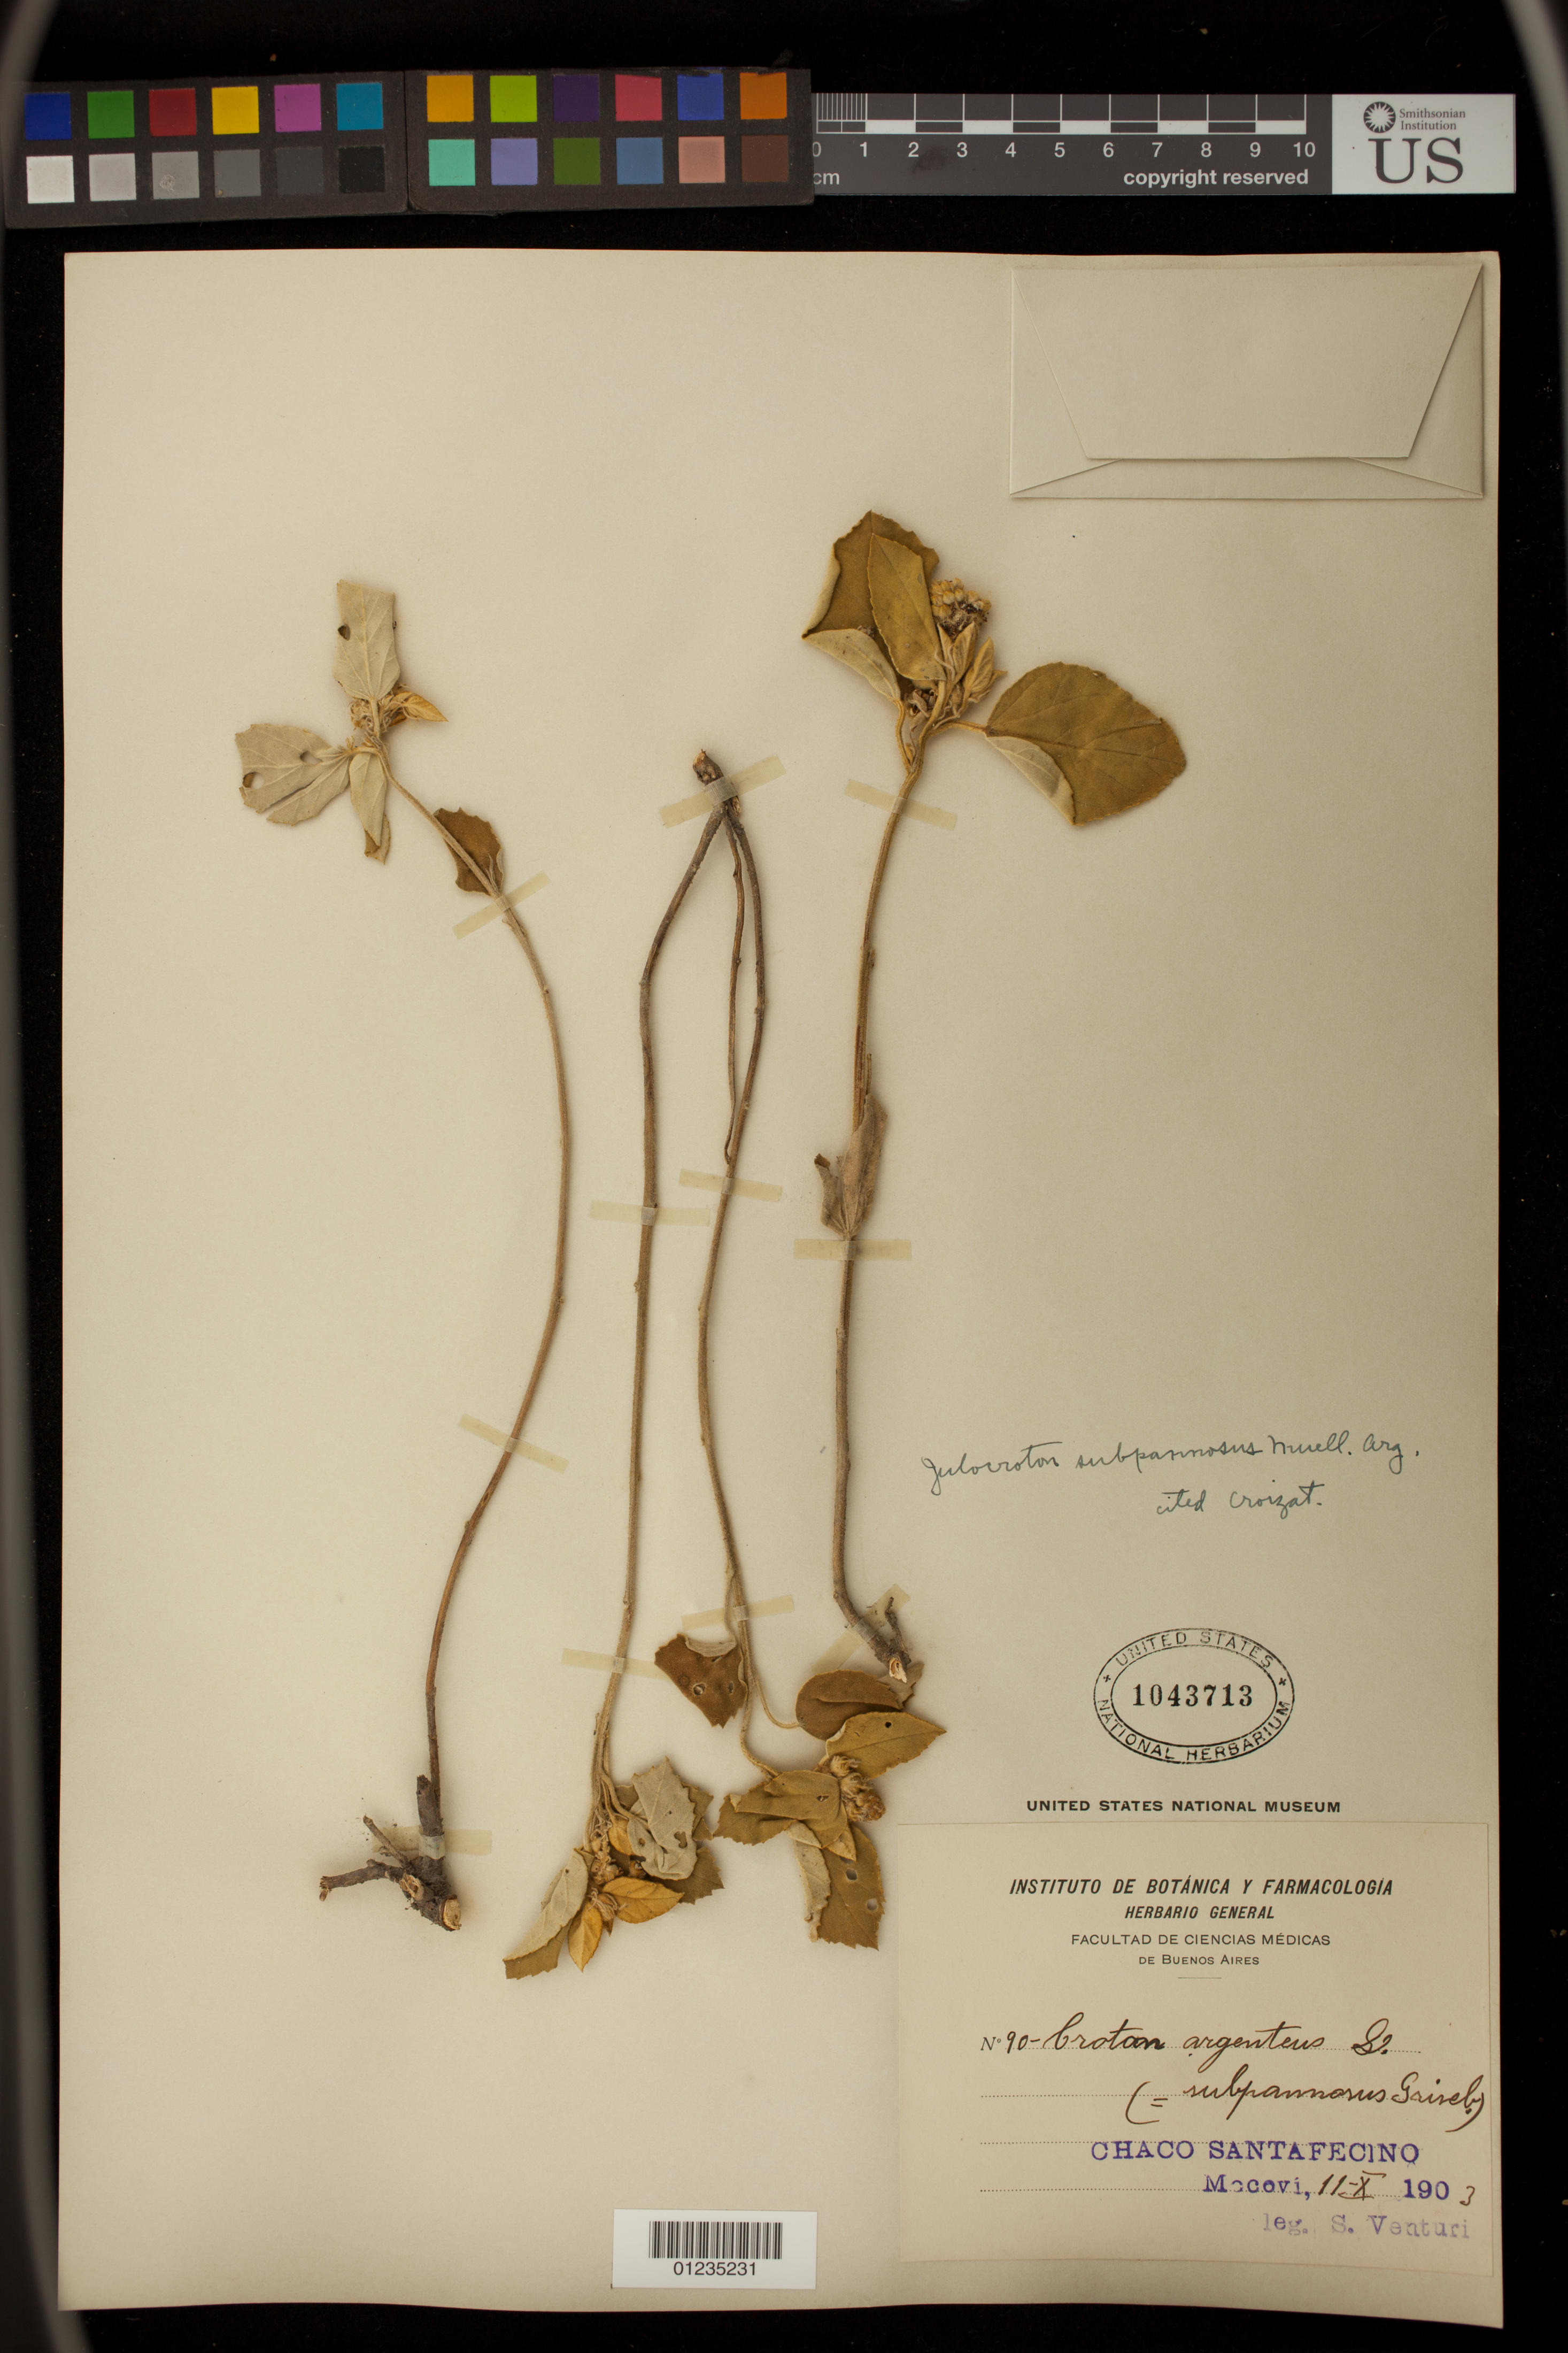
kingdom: Plantae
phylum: Tracheophyta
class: Magnoliopsida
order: Malpighiales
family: Euphorbiaceae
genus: Julocroton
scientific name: Julocroton subpannosus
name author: Müll. Arg.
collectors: S. Venturi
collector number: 90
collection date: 1903-10-11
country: Argentina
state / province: Buenos Aires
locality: Chaco Santafecino Mocovi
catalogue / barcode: US 1043713